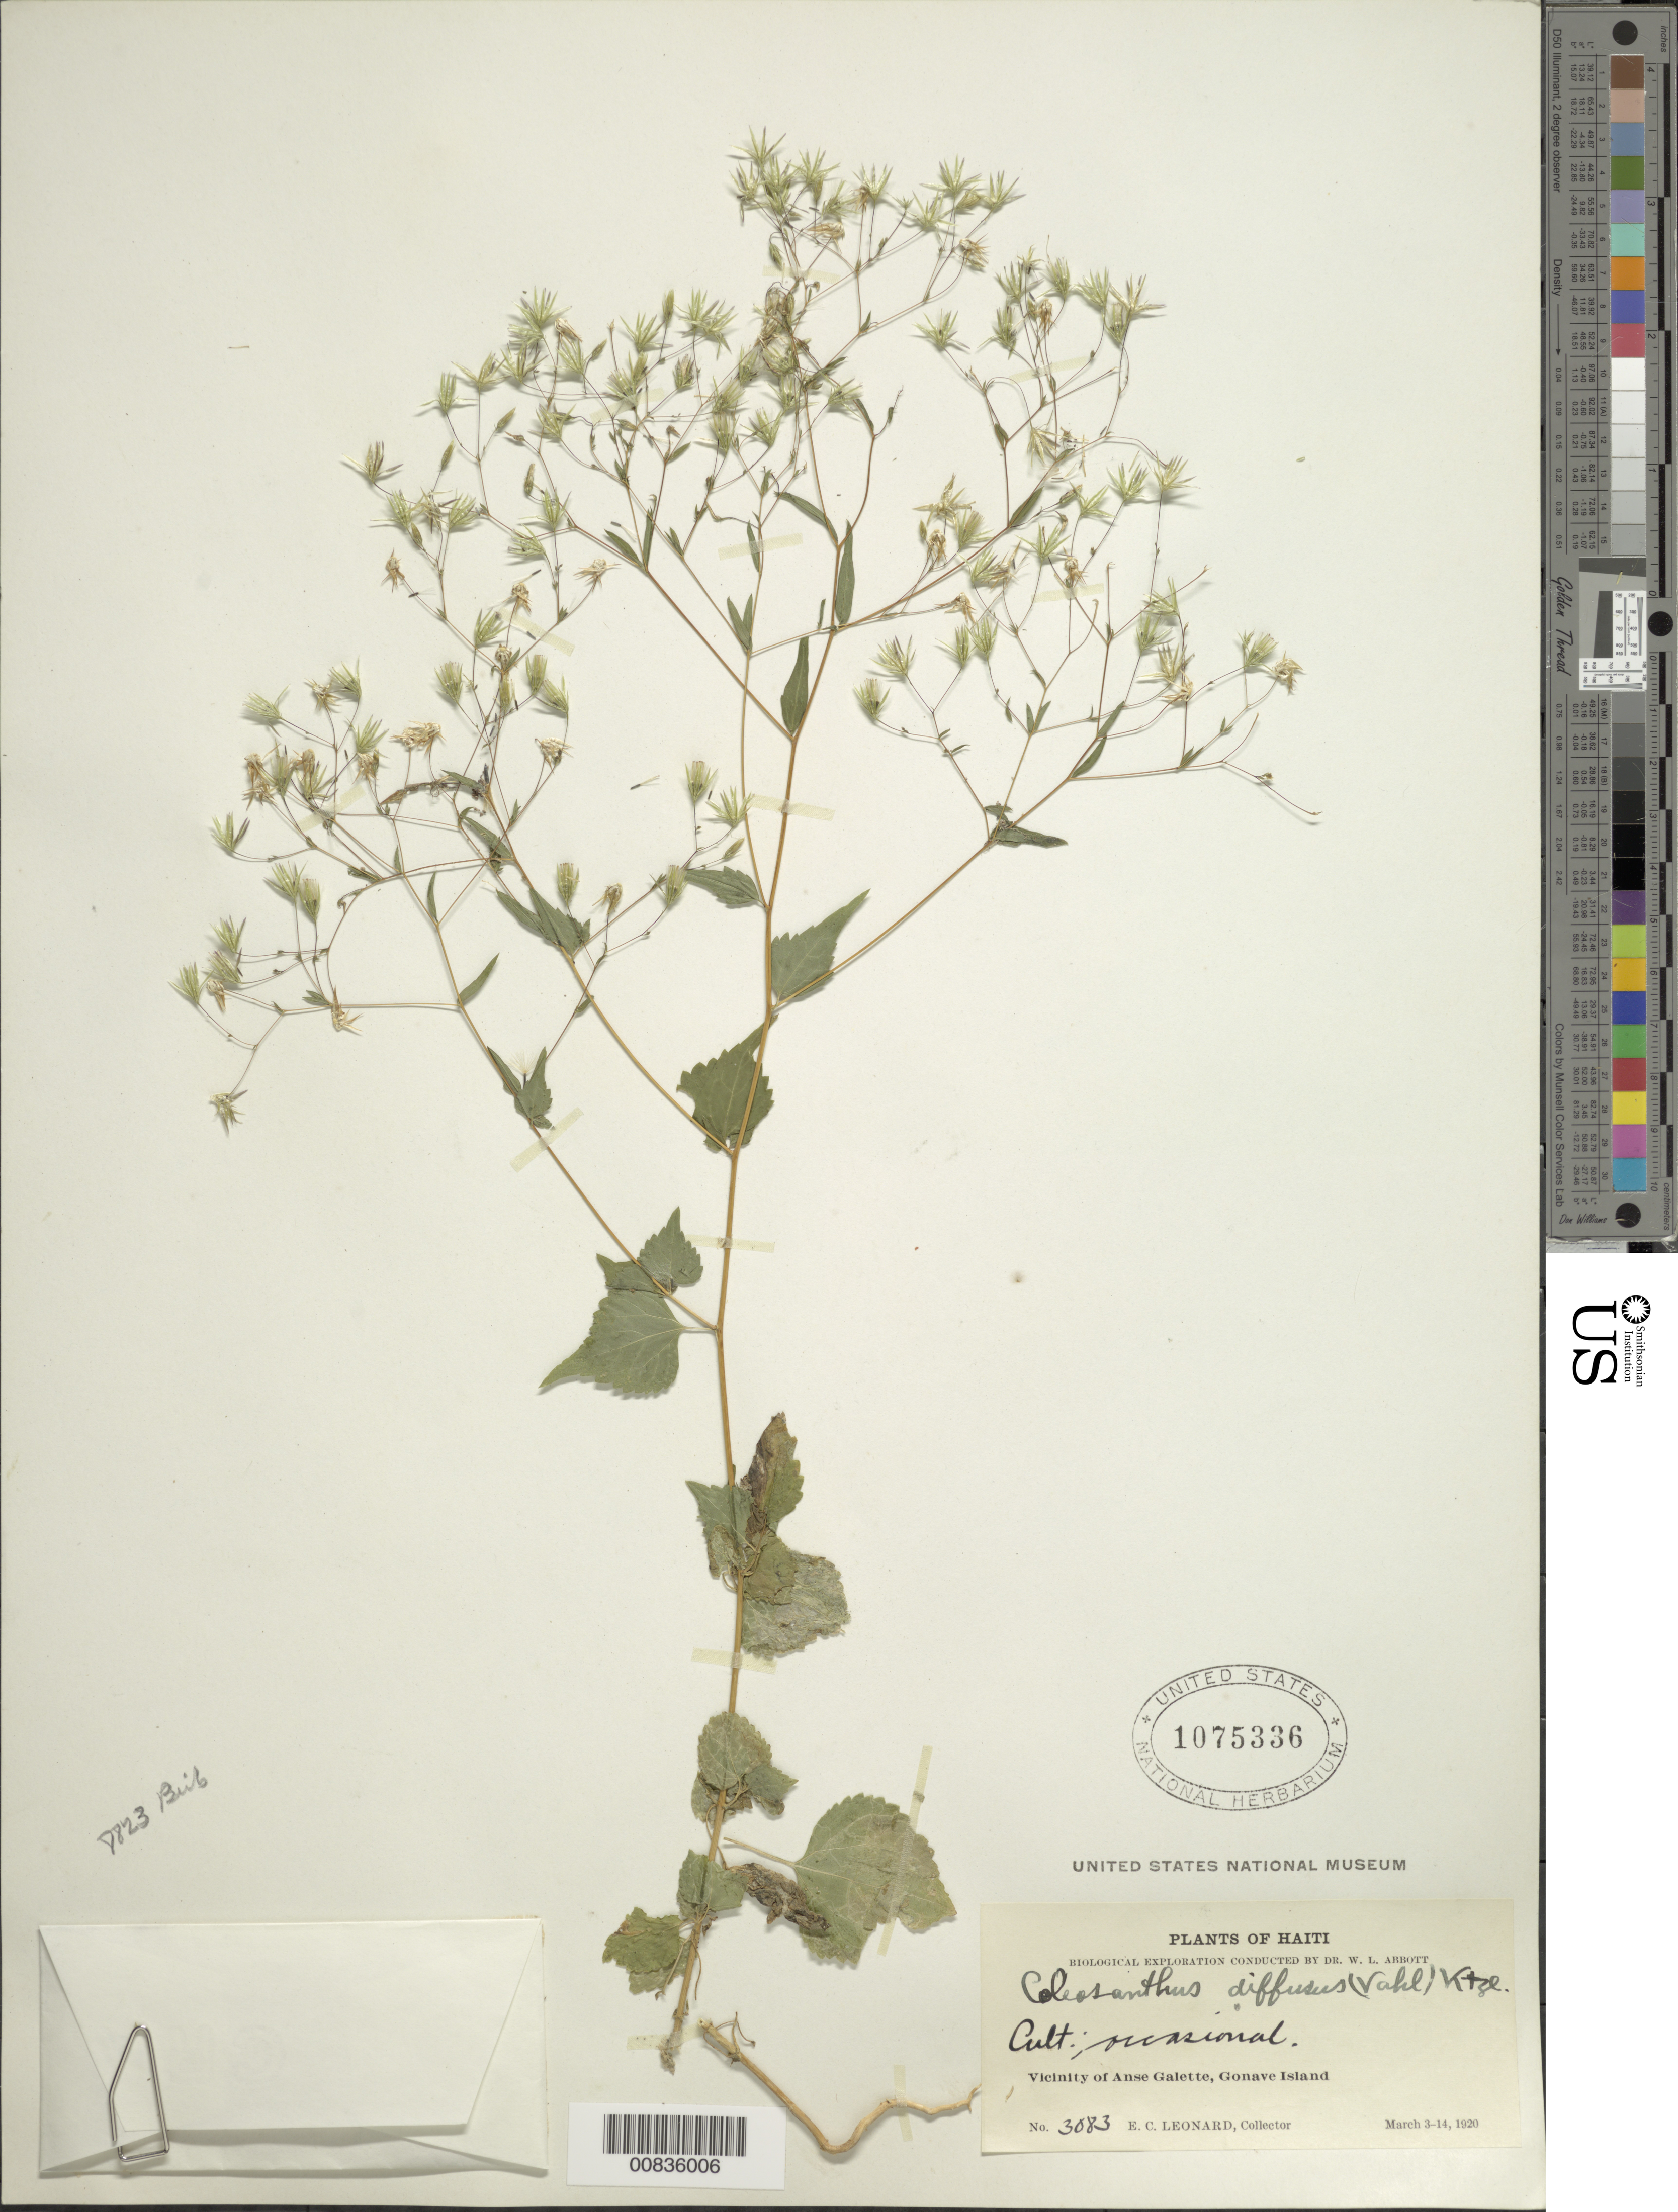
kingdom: Plantae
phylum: Tracheophyta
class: Magnoliopsida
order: Asterales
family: Asteraceae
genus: Brickellia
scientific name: Brickellia diffusa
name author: (Vahl) A. Gray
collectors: E. C. Leonard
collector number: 3083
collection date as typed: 03 Mar 1920 to 14 Mar 1920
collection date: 1920-03-03/1920-03-14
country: Haiti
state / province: Ouest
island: Île de la Gonâve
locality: Vicinity of Anse Galette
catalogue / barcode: US 1075336